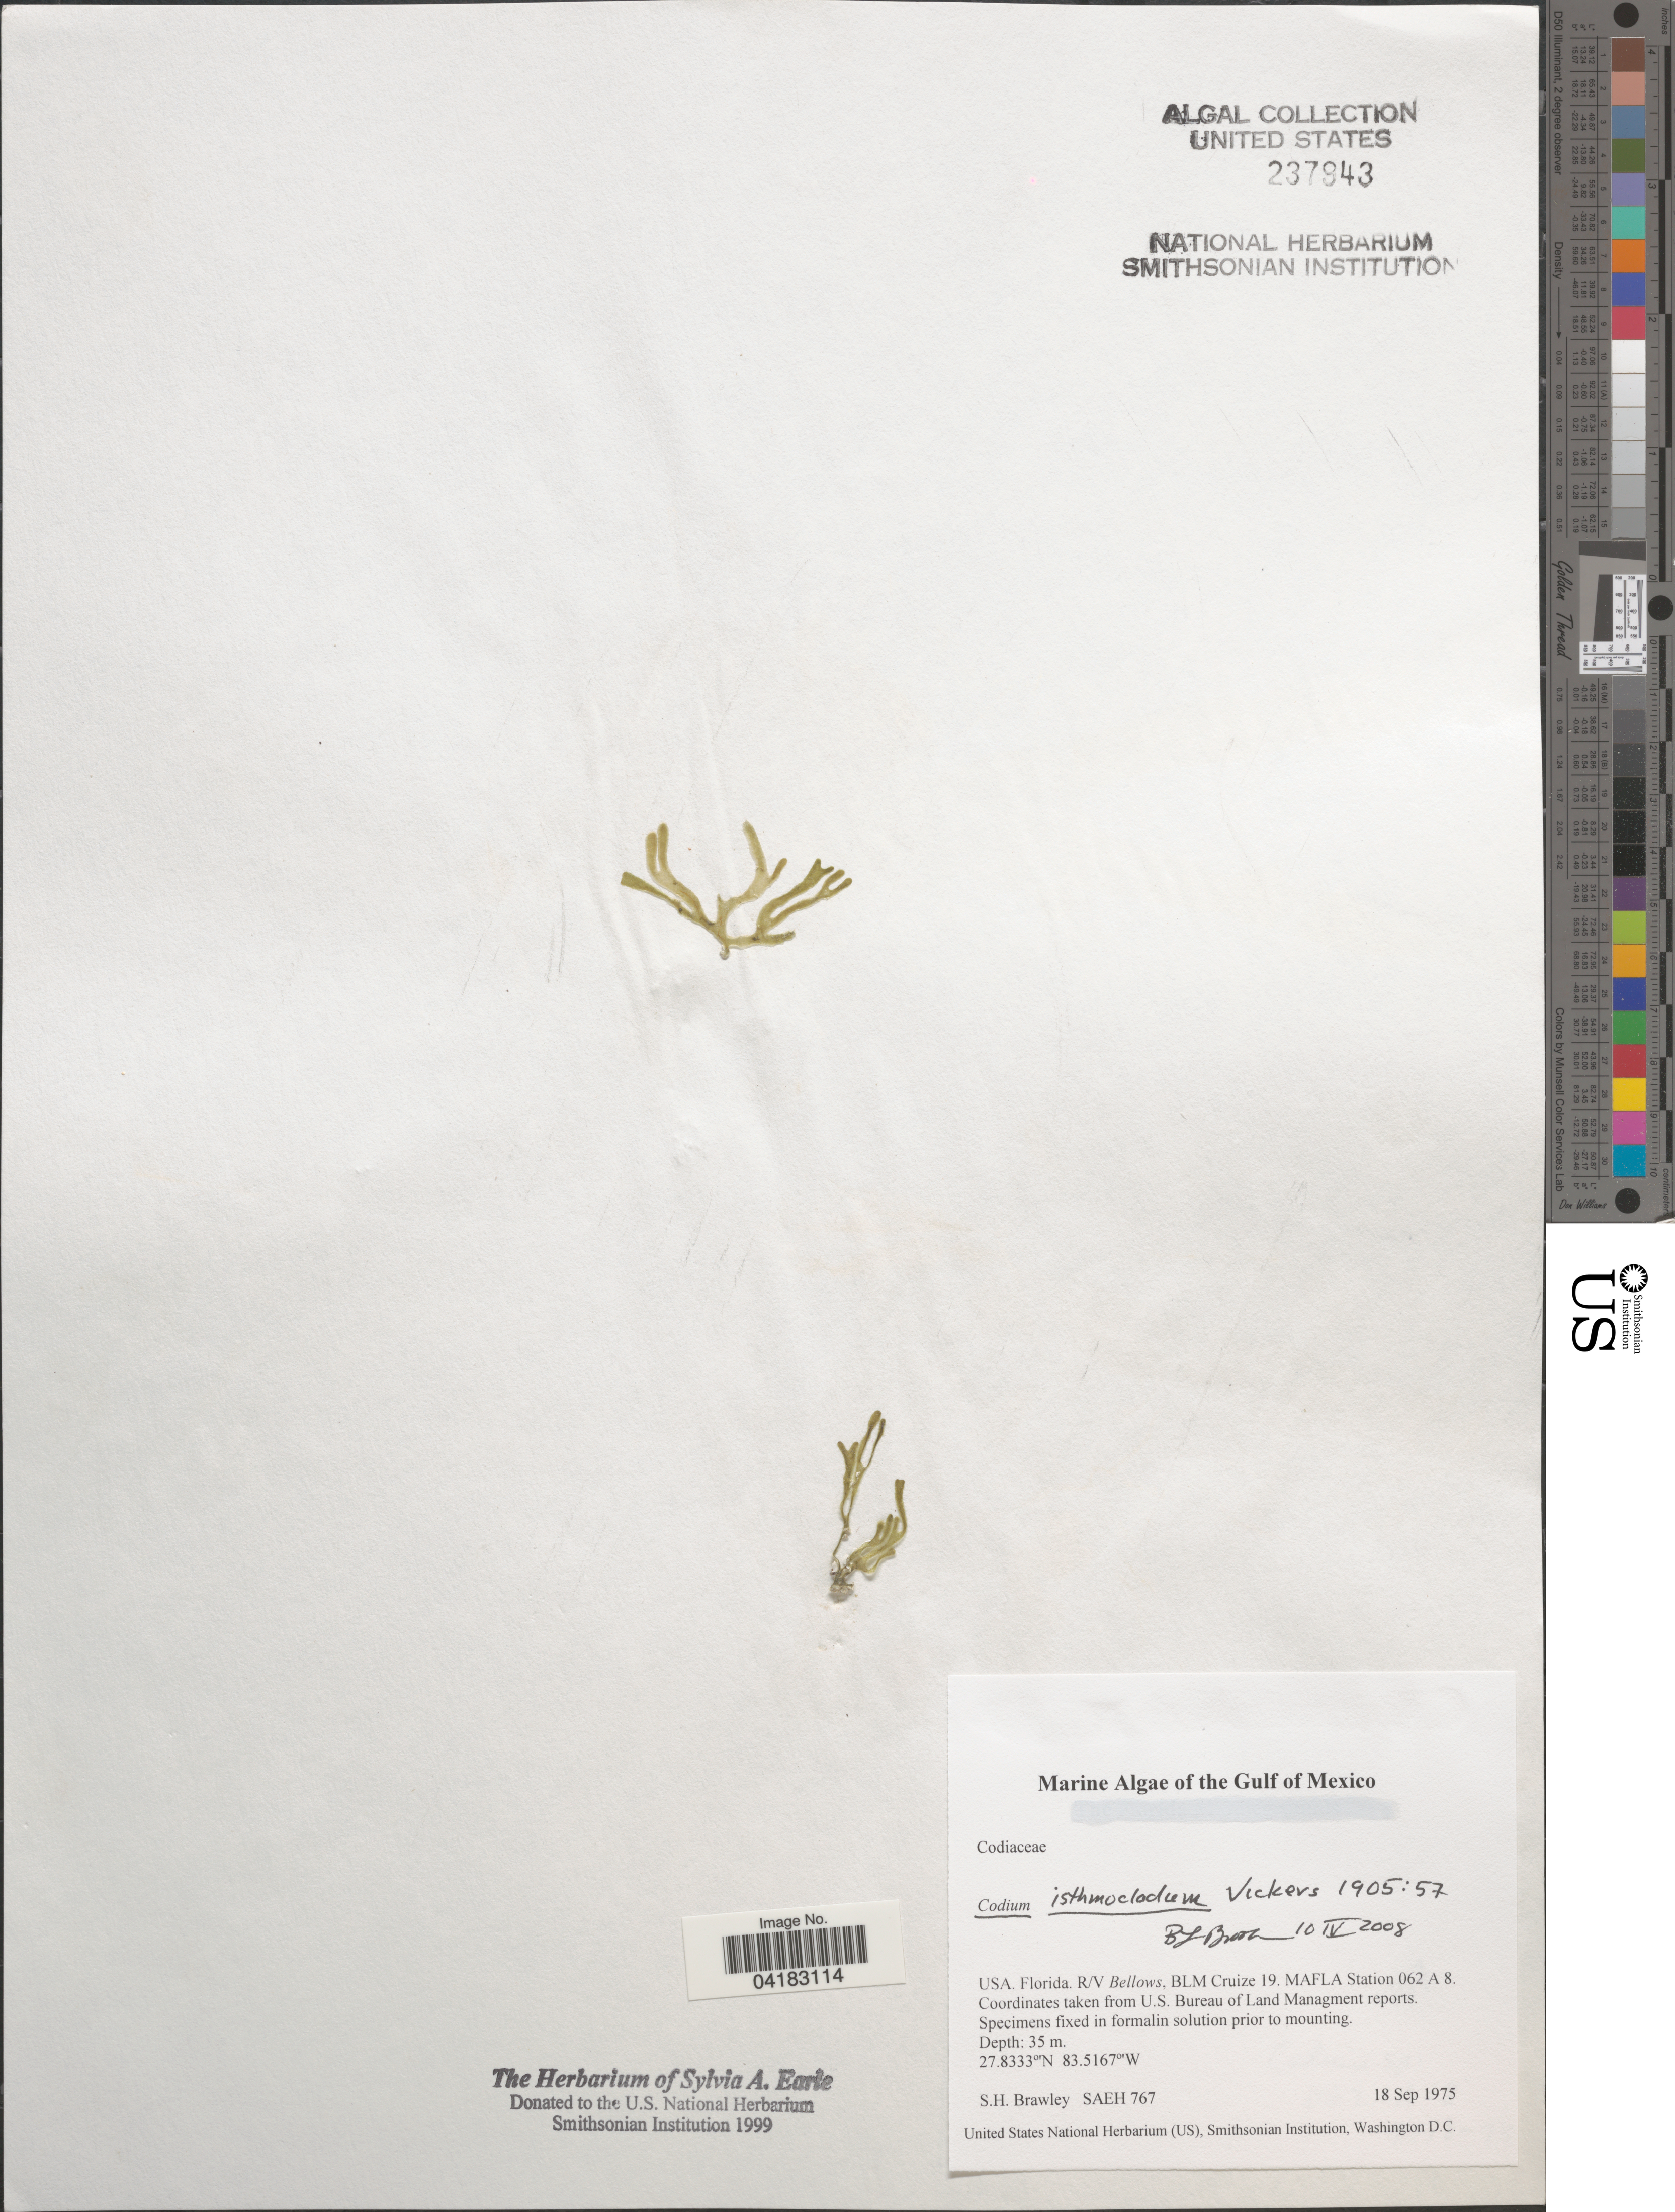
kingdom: Plantae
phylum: Chlorophyta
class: Ulvophyceae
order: Bryopsidales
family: Codiaceae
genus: Codium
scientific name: Codium isthmocladum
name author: Vickers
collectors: S. Brawley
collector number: SAEH767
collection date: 1975-09-18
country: United States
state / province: Florida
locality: Gulf of Mexico. R/V Bellows, BLM Cruize 19. MAFLA Station 062 A 8.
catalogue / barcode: US 237943